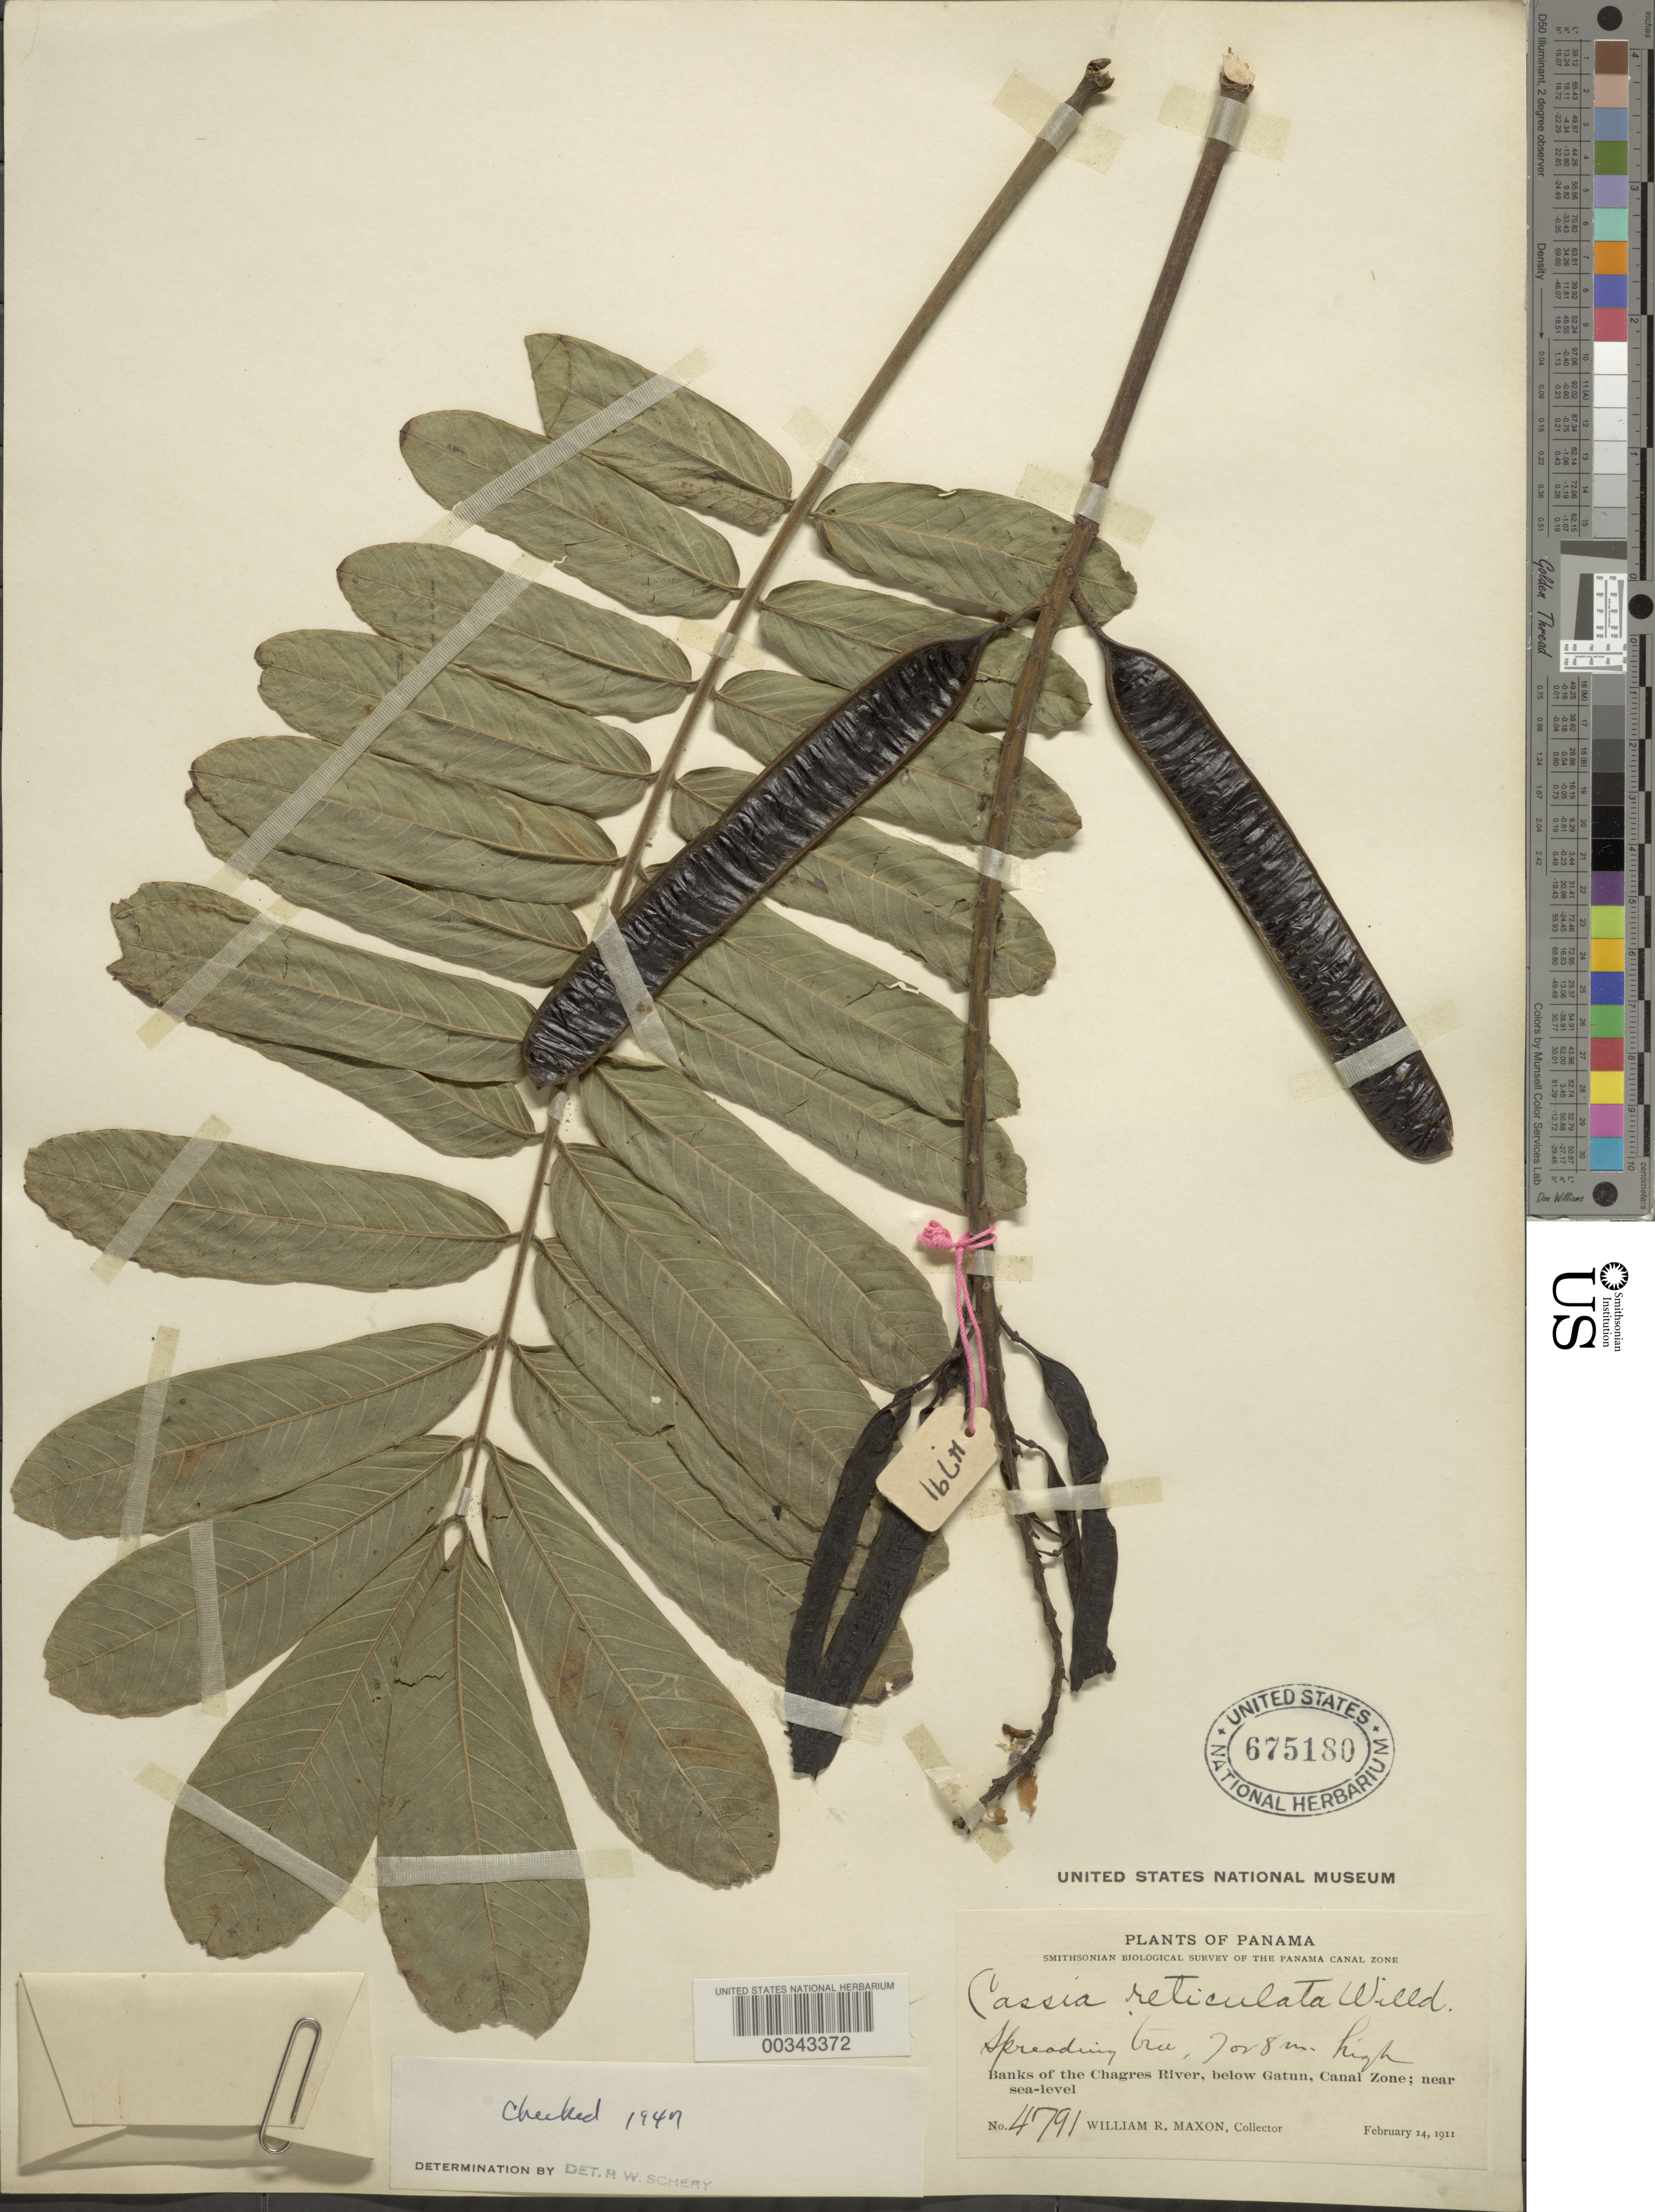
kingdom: Plantae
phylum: Tracheophyta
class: Magnoliopsida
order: Fabales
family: Fabaceae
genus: Senna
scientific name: Senna reticulata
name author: (Willd.) H.S. Irwin & Barneby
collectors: W. R. Maxon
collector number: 4791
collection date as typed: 14 Feb 1911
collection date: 1911-02-14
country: Panama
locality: Banks of the Chagres River, below Gatun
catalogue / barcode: US 675180